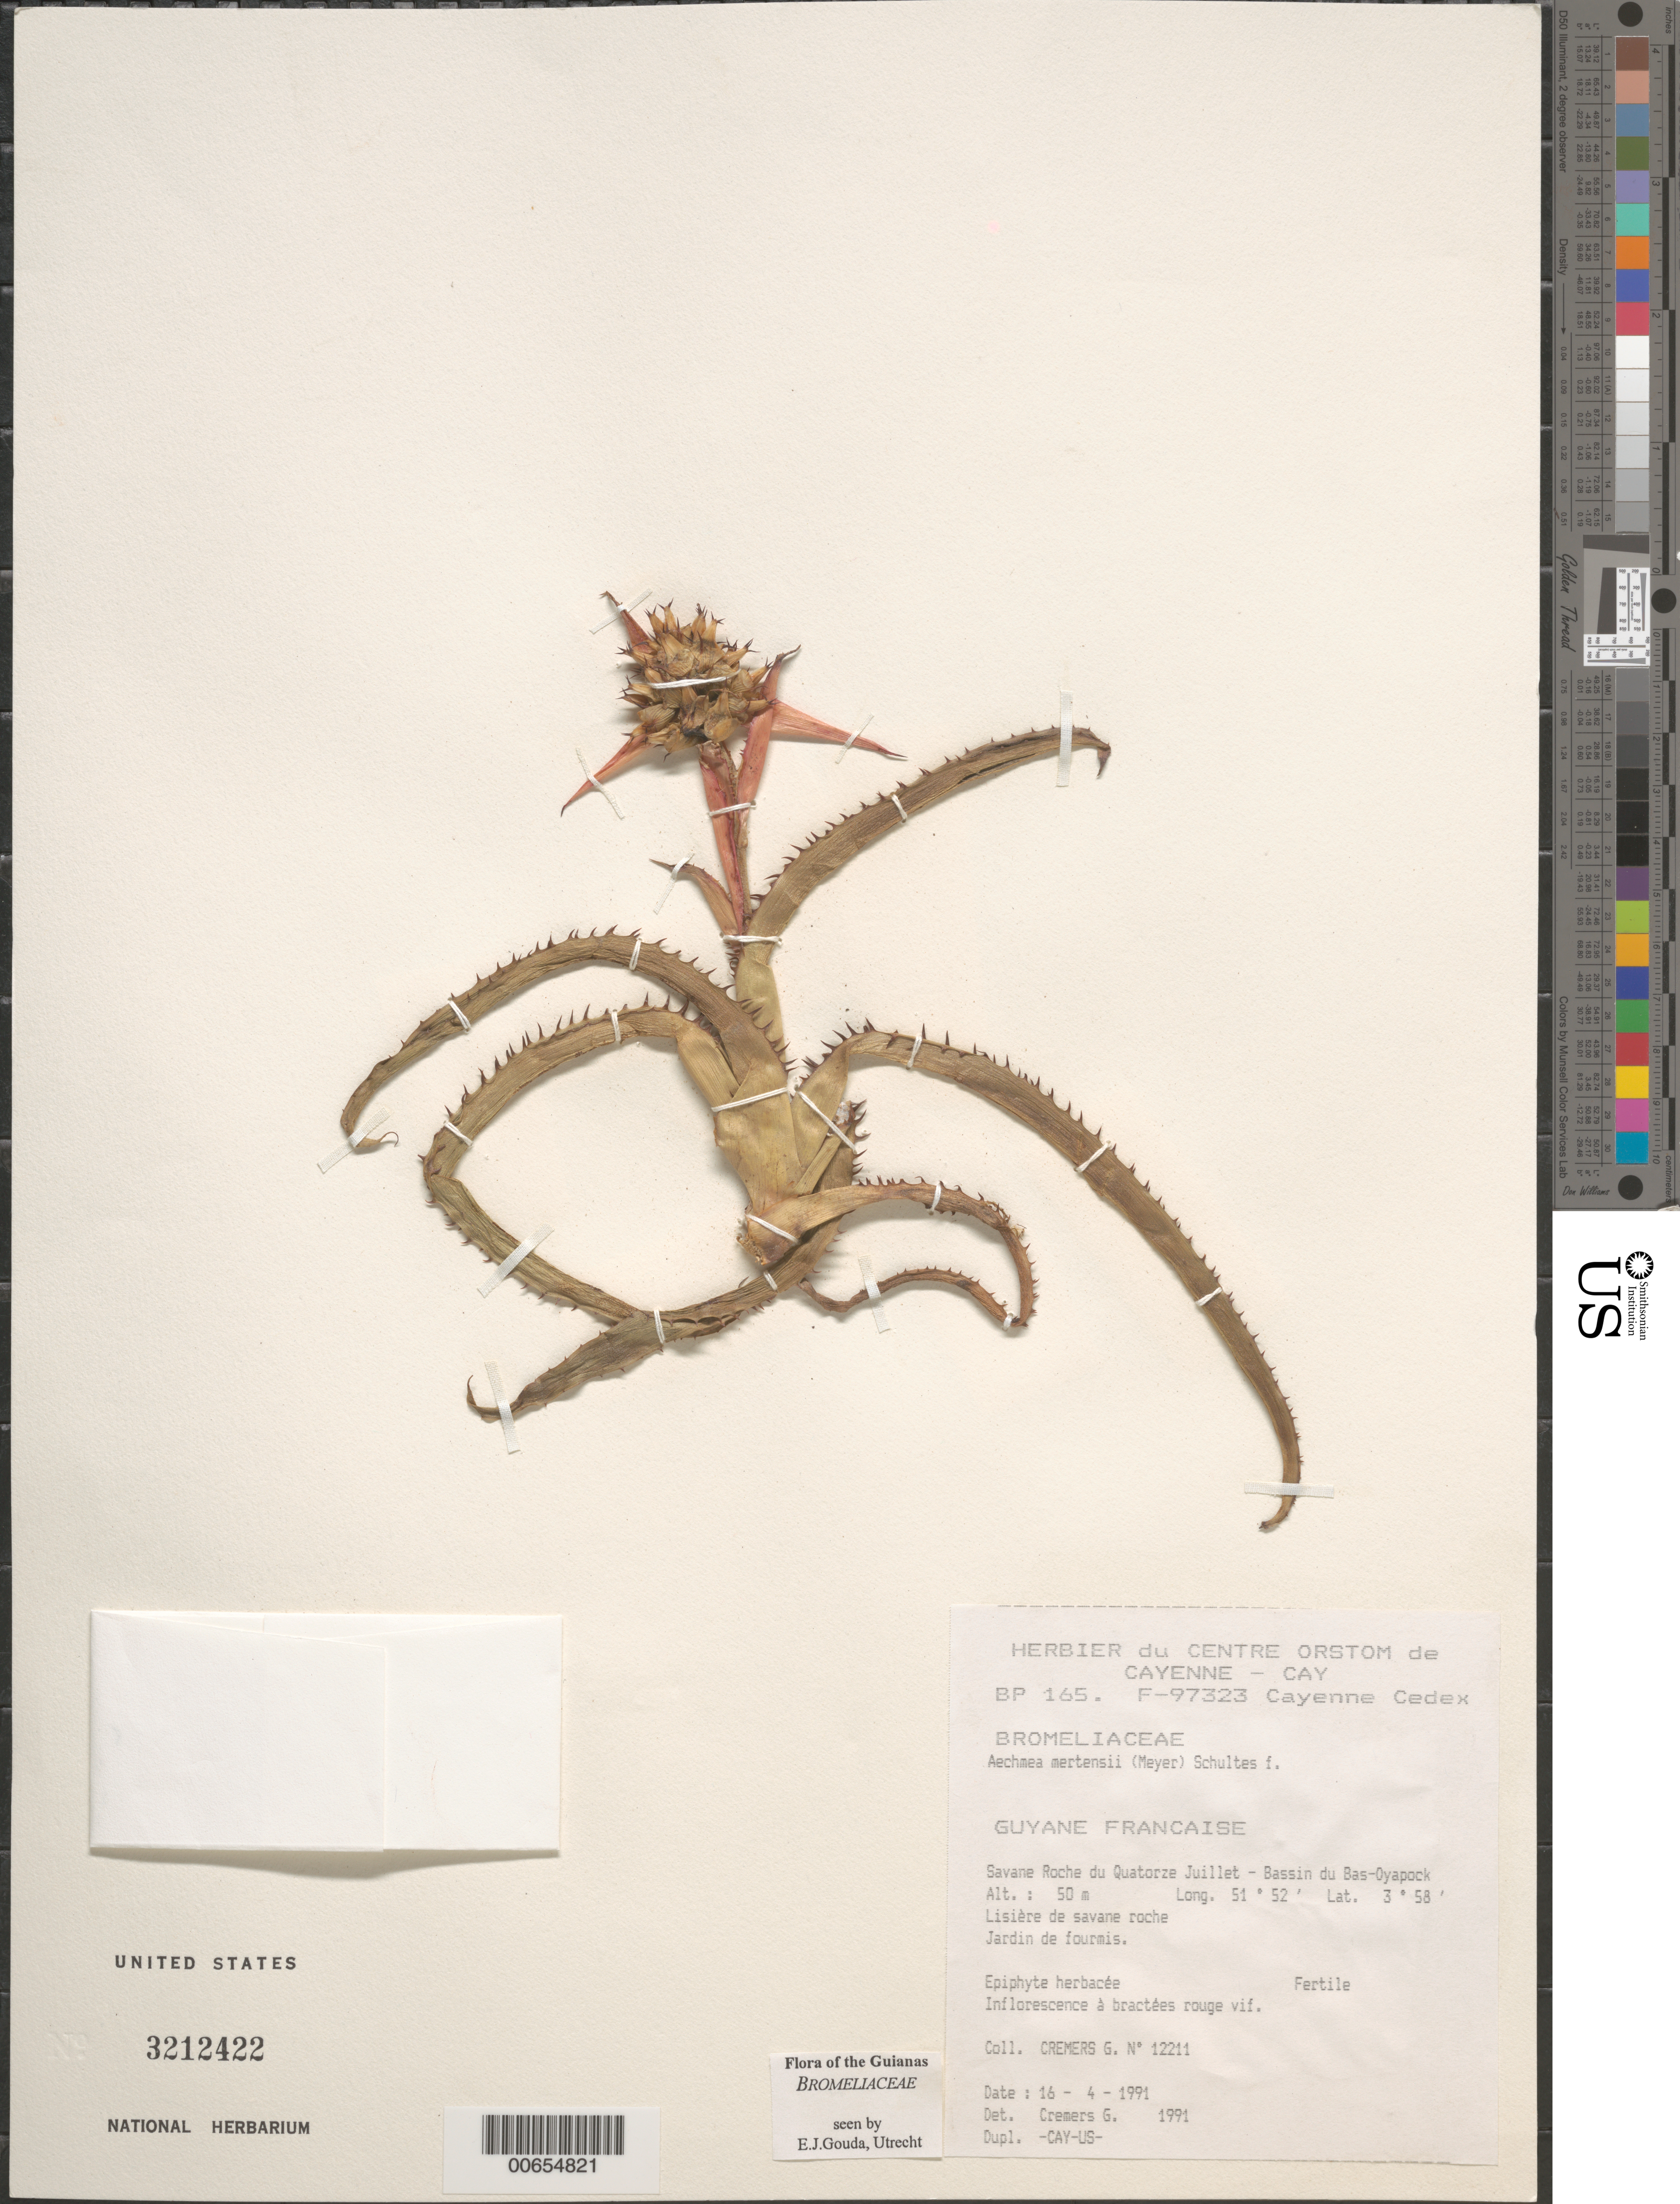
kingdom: Plantae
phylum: Tracheophyta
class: Liliopsida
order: Poales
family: Bromeliaceae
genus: Aechmea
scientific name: Aechmea mertensii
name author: (G. Mey.) Schult. & Schult. f.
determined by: Cremers, Georges A.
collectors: G. Cremers & S. Gautier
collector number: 12211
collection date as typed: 16-Apr-91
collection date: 1991-04-16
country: French Guiana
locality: Savane Roche du Quatorze Juillet, Bassin du Bas-Oyapock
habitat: Lisière de savane roche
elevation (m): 50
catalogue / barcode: US 3212422